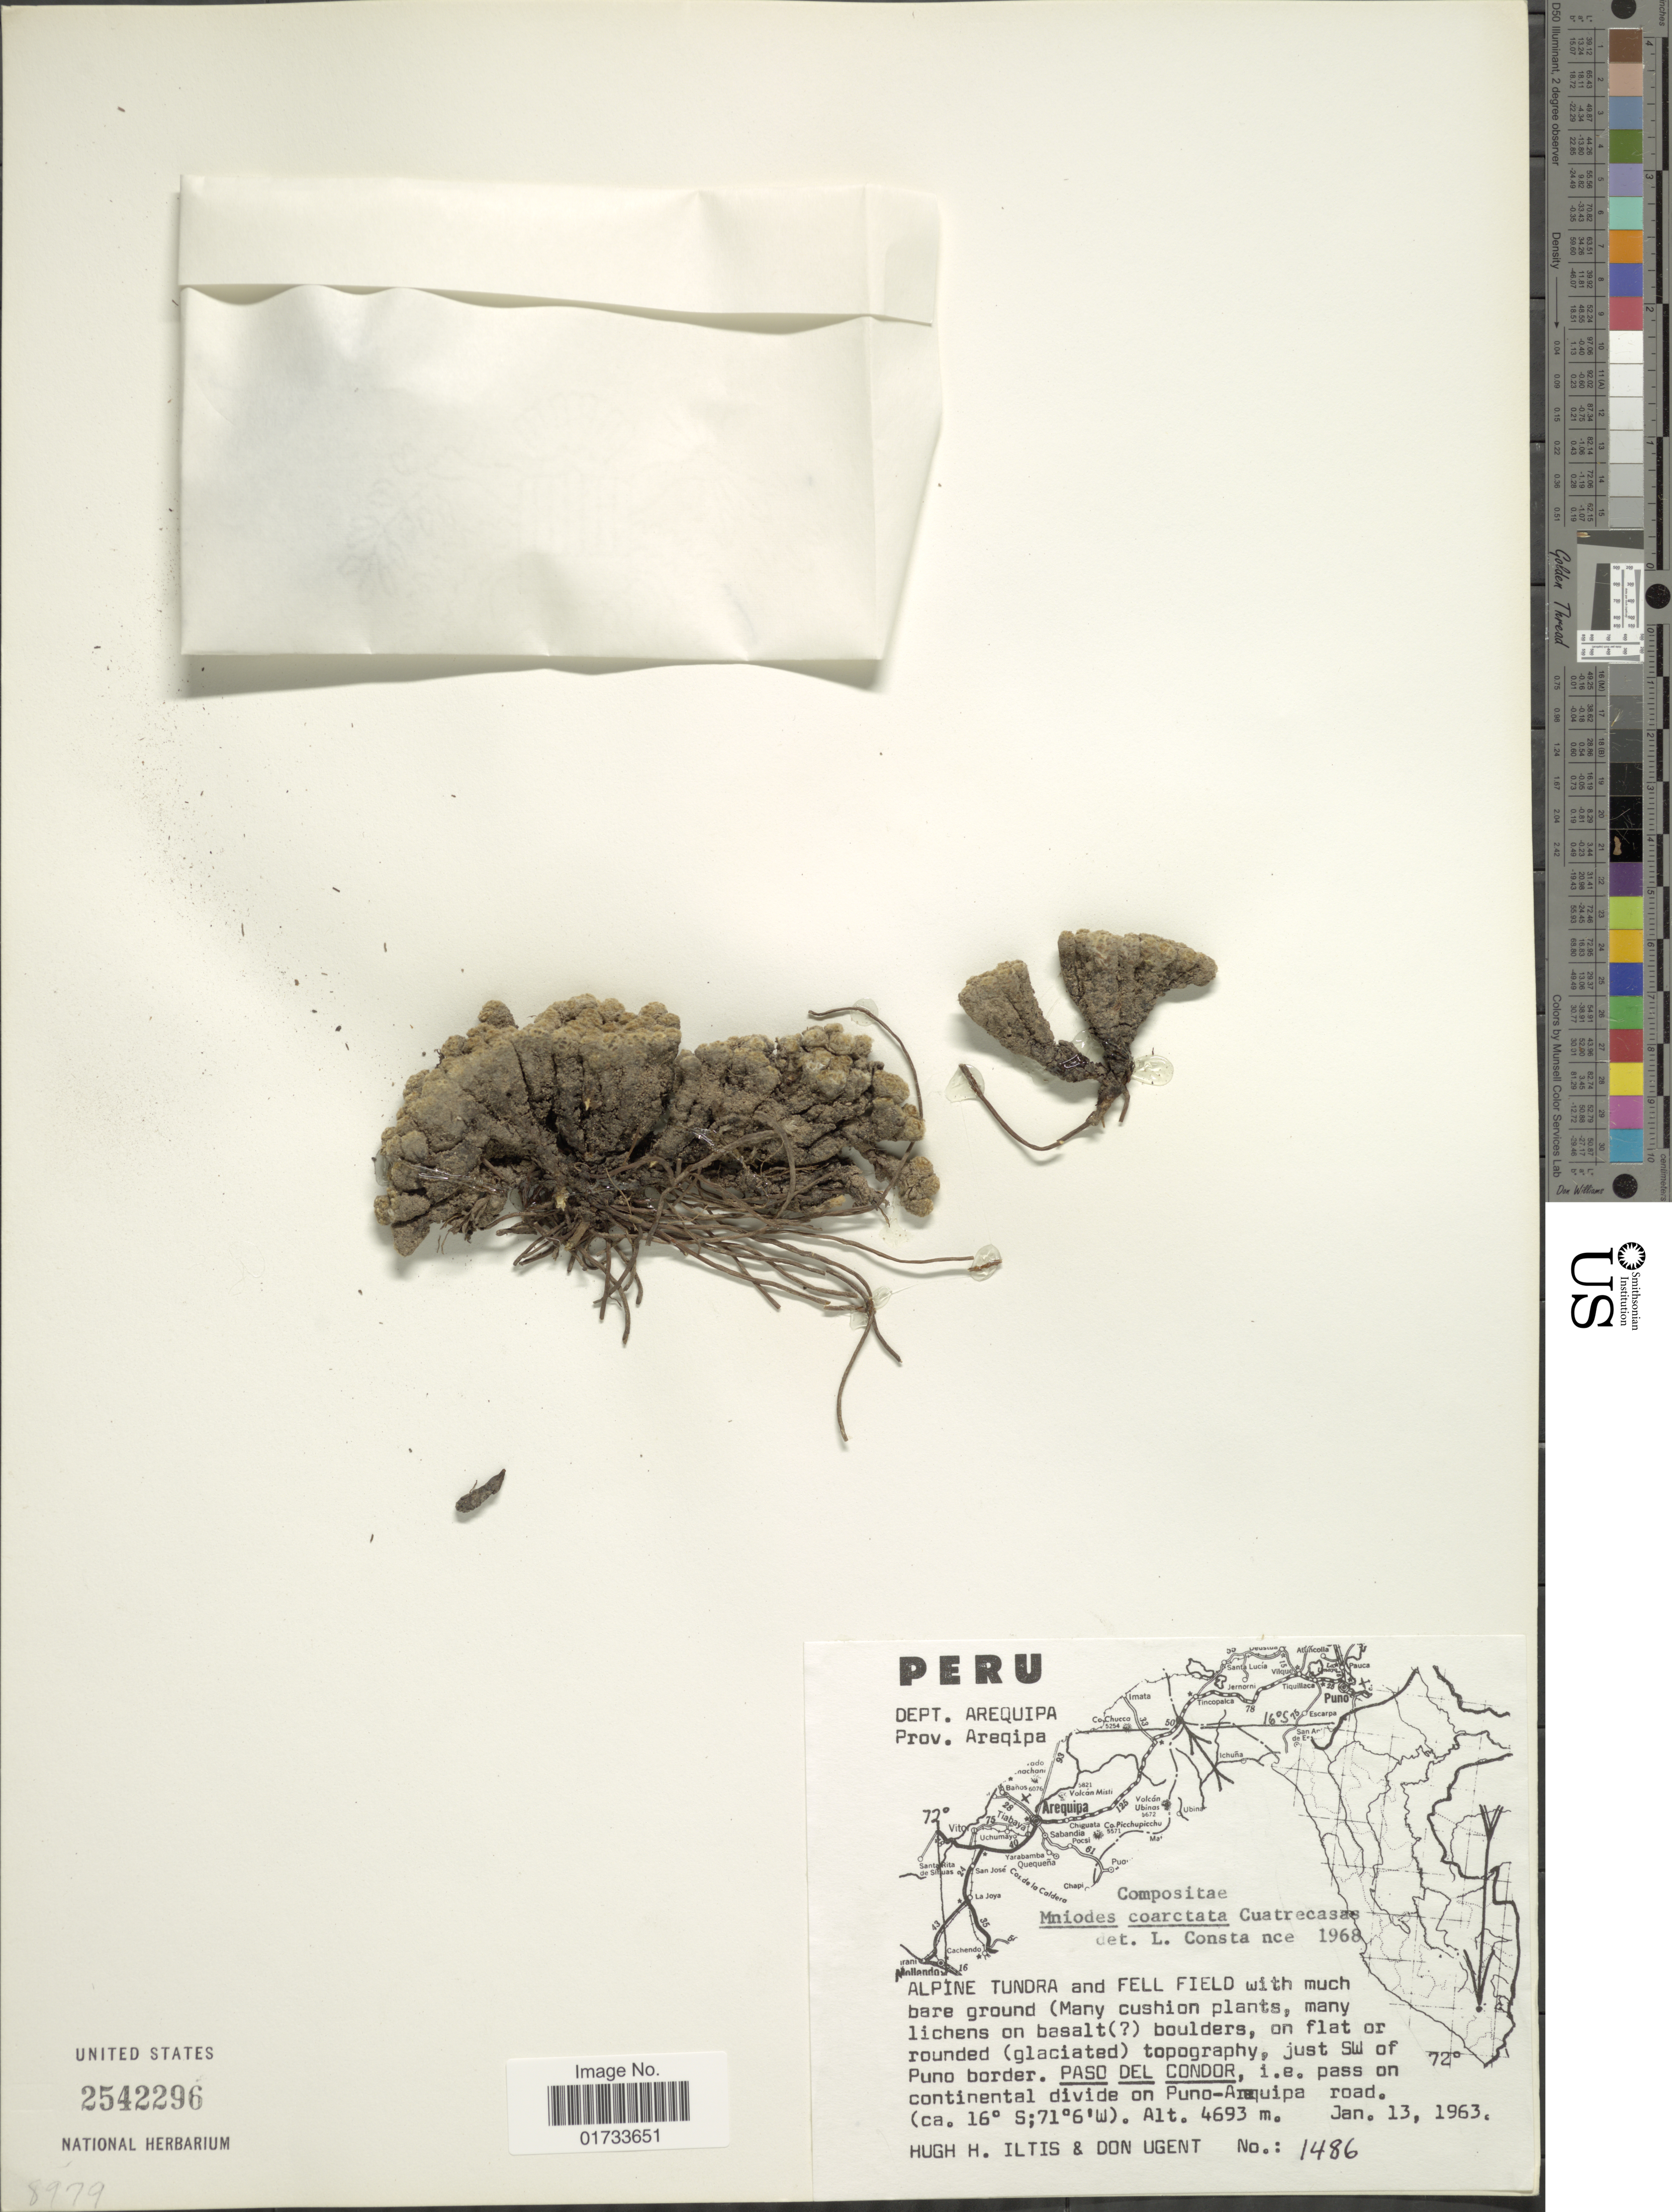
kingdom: Plantae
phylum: Tracheophyta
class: Magnoliopsida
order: Asterales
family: Asteraceae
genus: Mniodes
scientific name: Mniodes coarctata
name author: Cuatrec.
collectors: H. H. Iltis & D. Ugent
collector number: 1486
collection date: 1963-01-13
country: Peru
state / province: Arequipa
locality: Prov. Araqipa, Alpine Tundra and Fell Field with much bare ground, just SW of Puno border, Paso del Condur, i. e. pass on continental divide on Puno-Araquipa road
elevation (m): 4693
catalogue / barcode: US 2542296